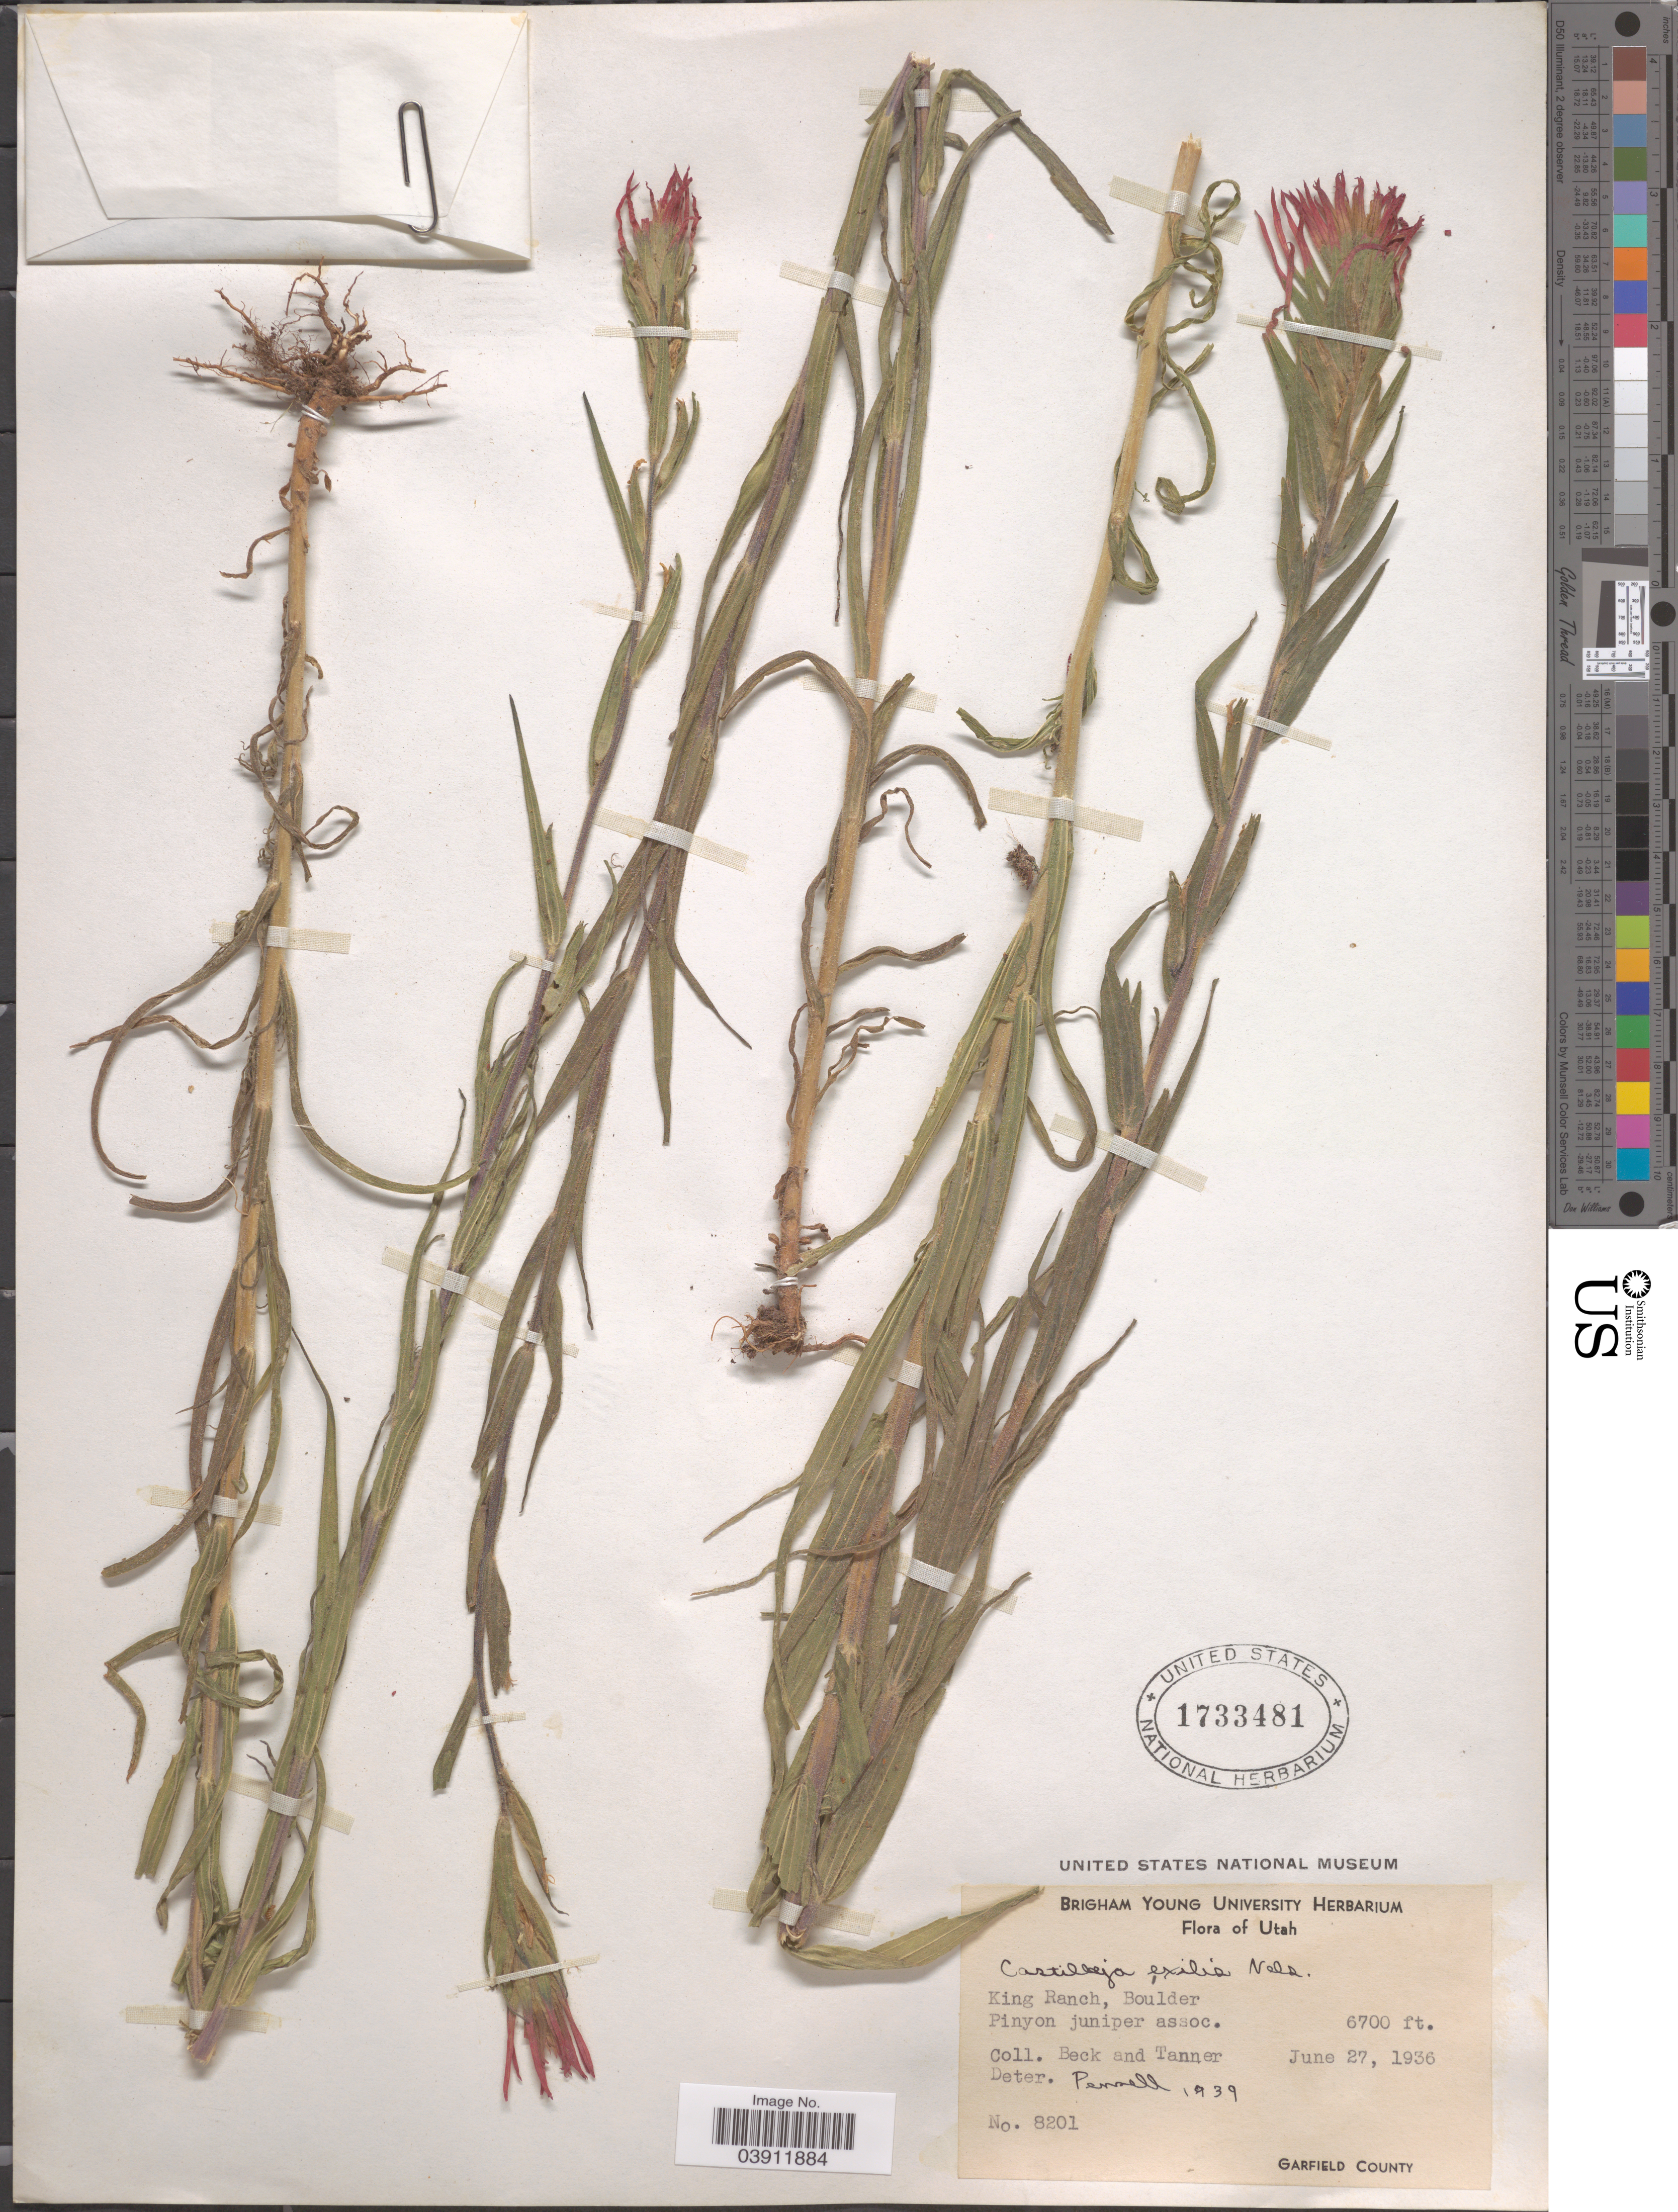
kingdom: Plantae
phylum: Tracheophyta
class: Magnoliopsida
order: Lamiales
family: Orobanchaceae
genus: Castilleja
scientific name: Castilleja exilis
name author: A. Nelson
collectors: -- Beck & -. Tanner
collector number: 8201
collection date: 1936-06-27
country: United States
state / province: Utah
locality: King Ranch, boulder. Garfield County.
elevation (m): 2042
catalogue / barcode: US 1733481